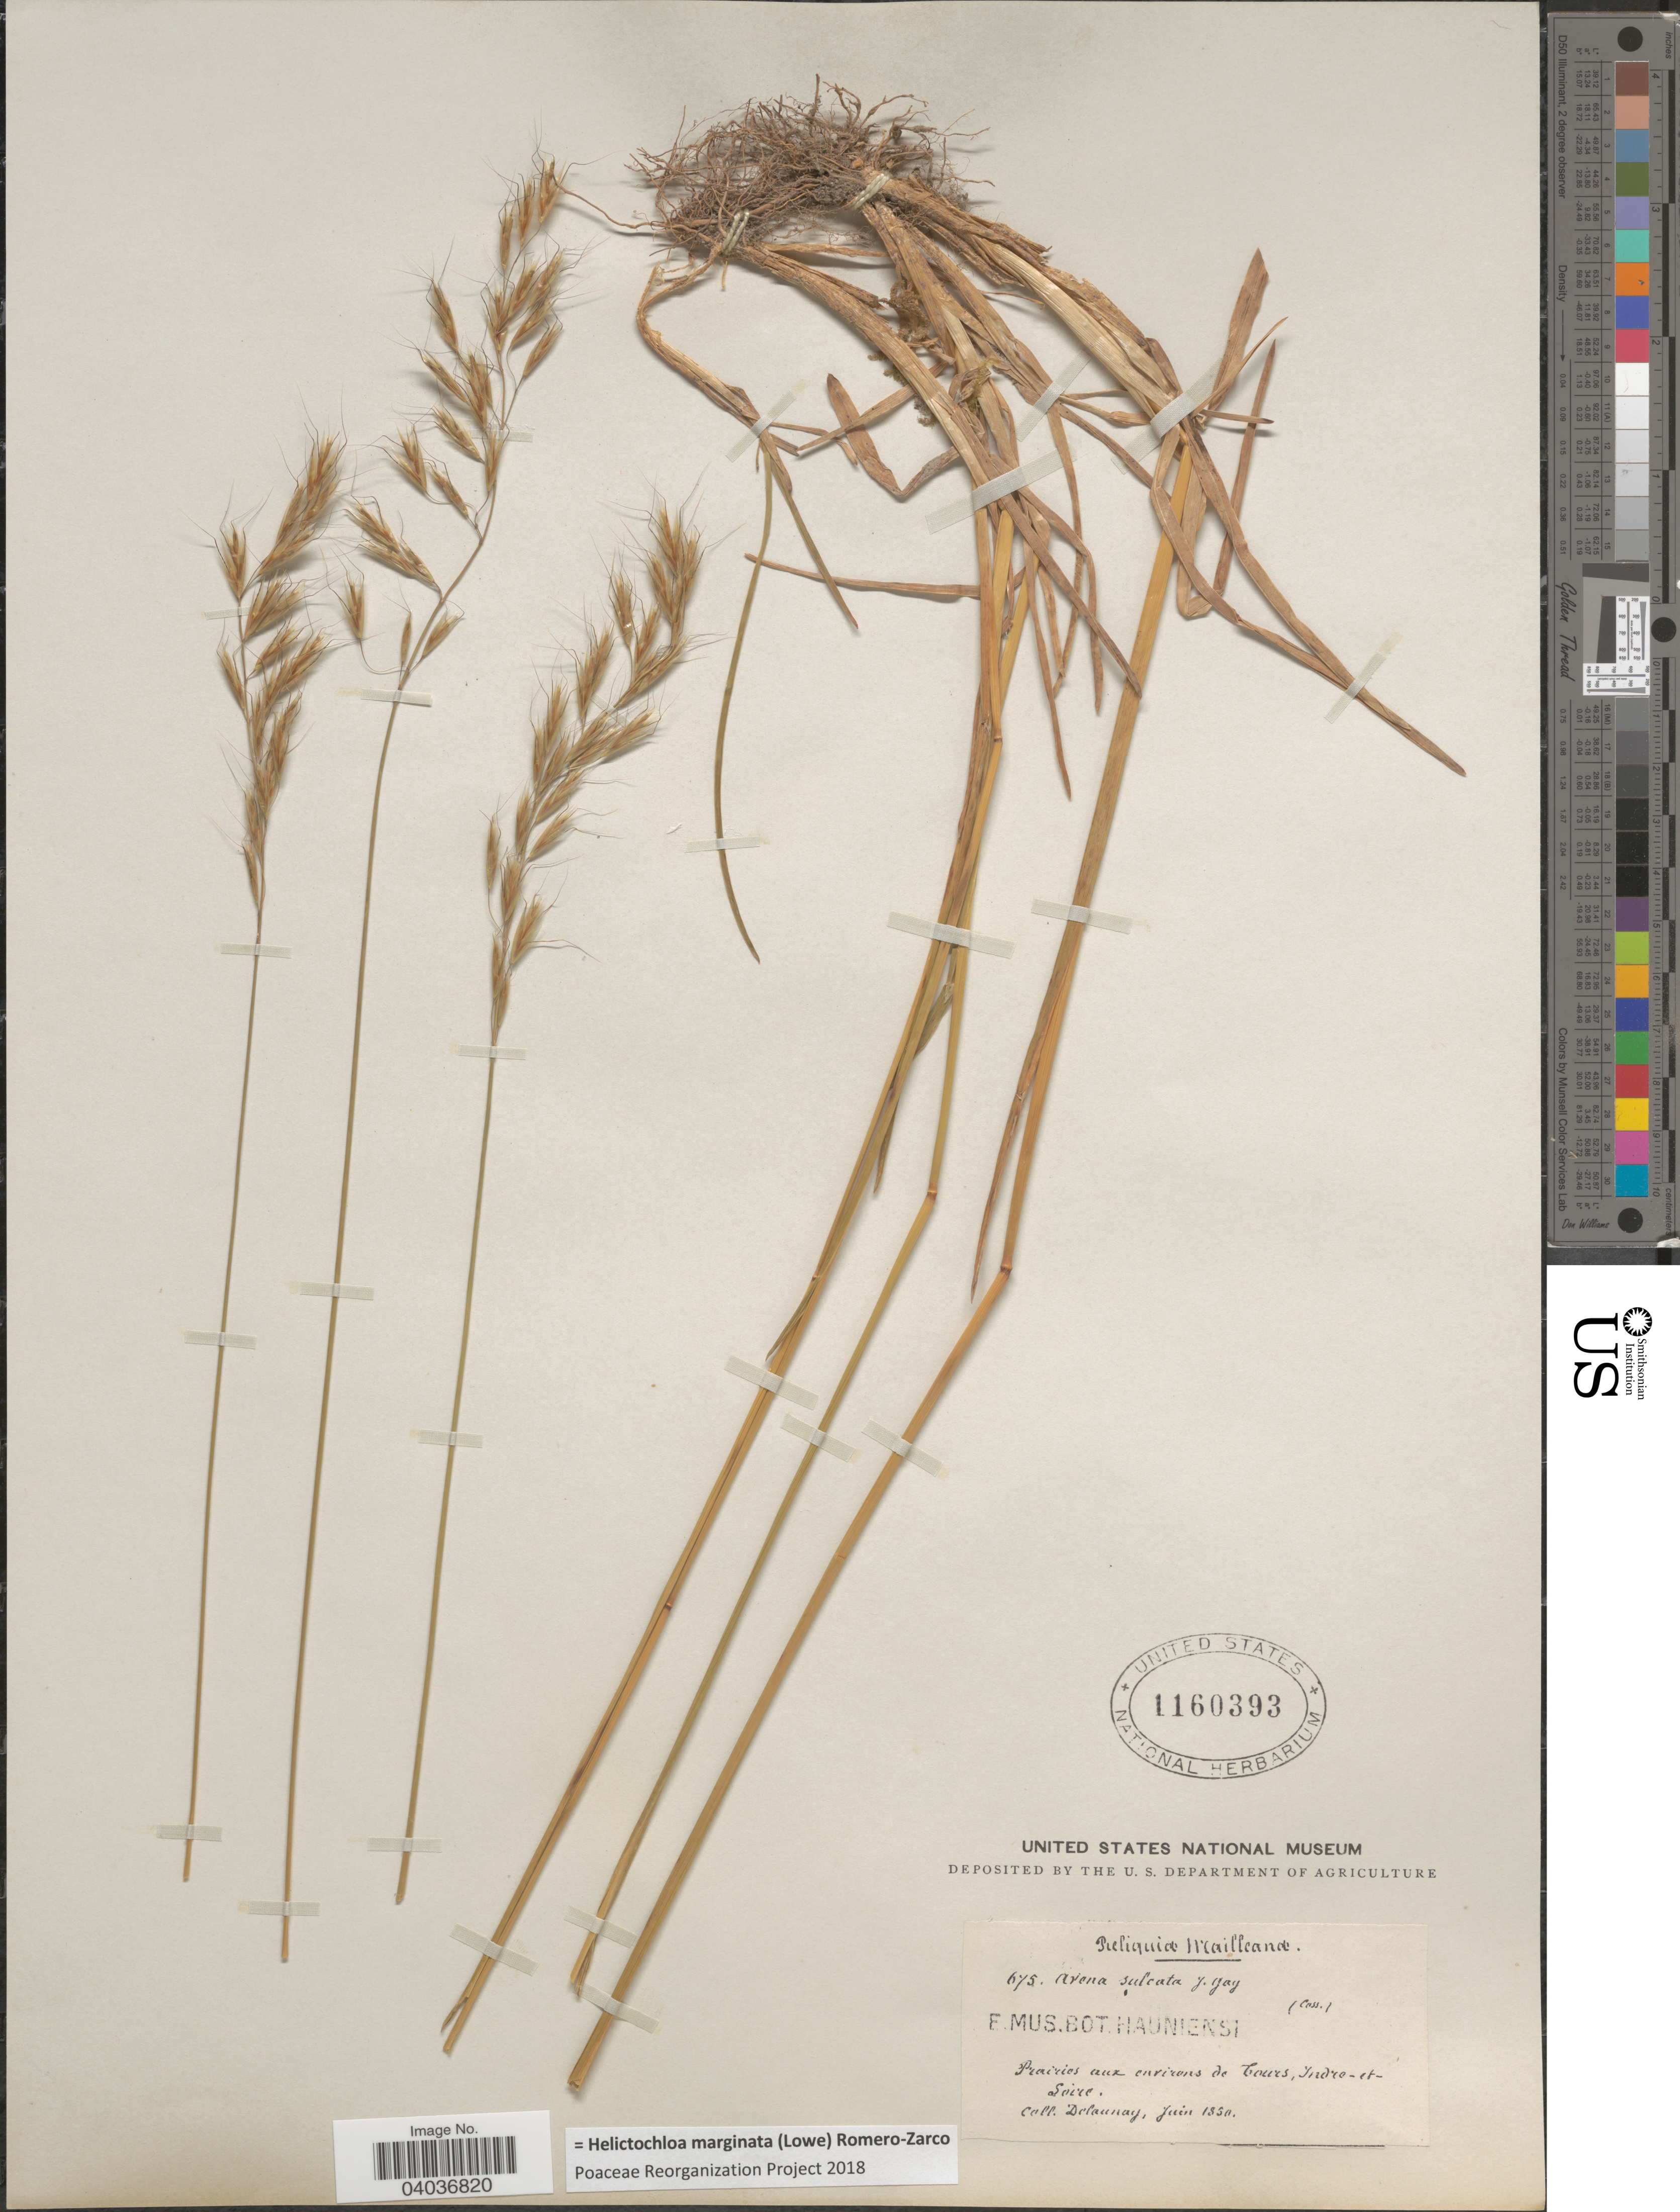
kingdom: Plantae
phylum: Tracheophyta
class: Liliopsida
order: Poales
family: Poaceae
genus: Helictochloa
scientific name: Helictochloa marginata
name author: (Lowe) Romero-Zarco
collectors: Delaunay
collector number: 675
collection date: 1850-06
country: France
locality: Prairies aux environs de Tours, Indre-et-Loire.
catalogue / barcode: US 1160393